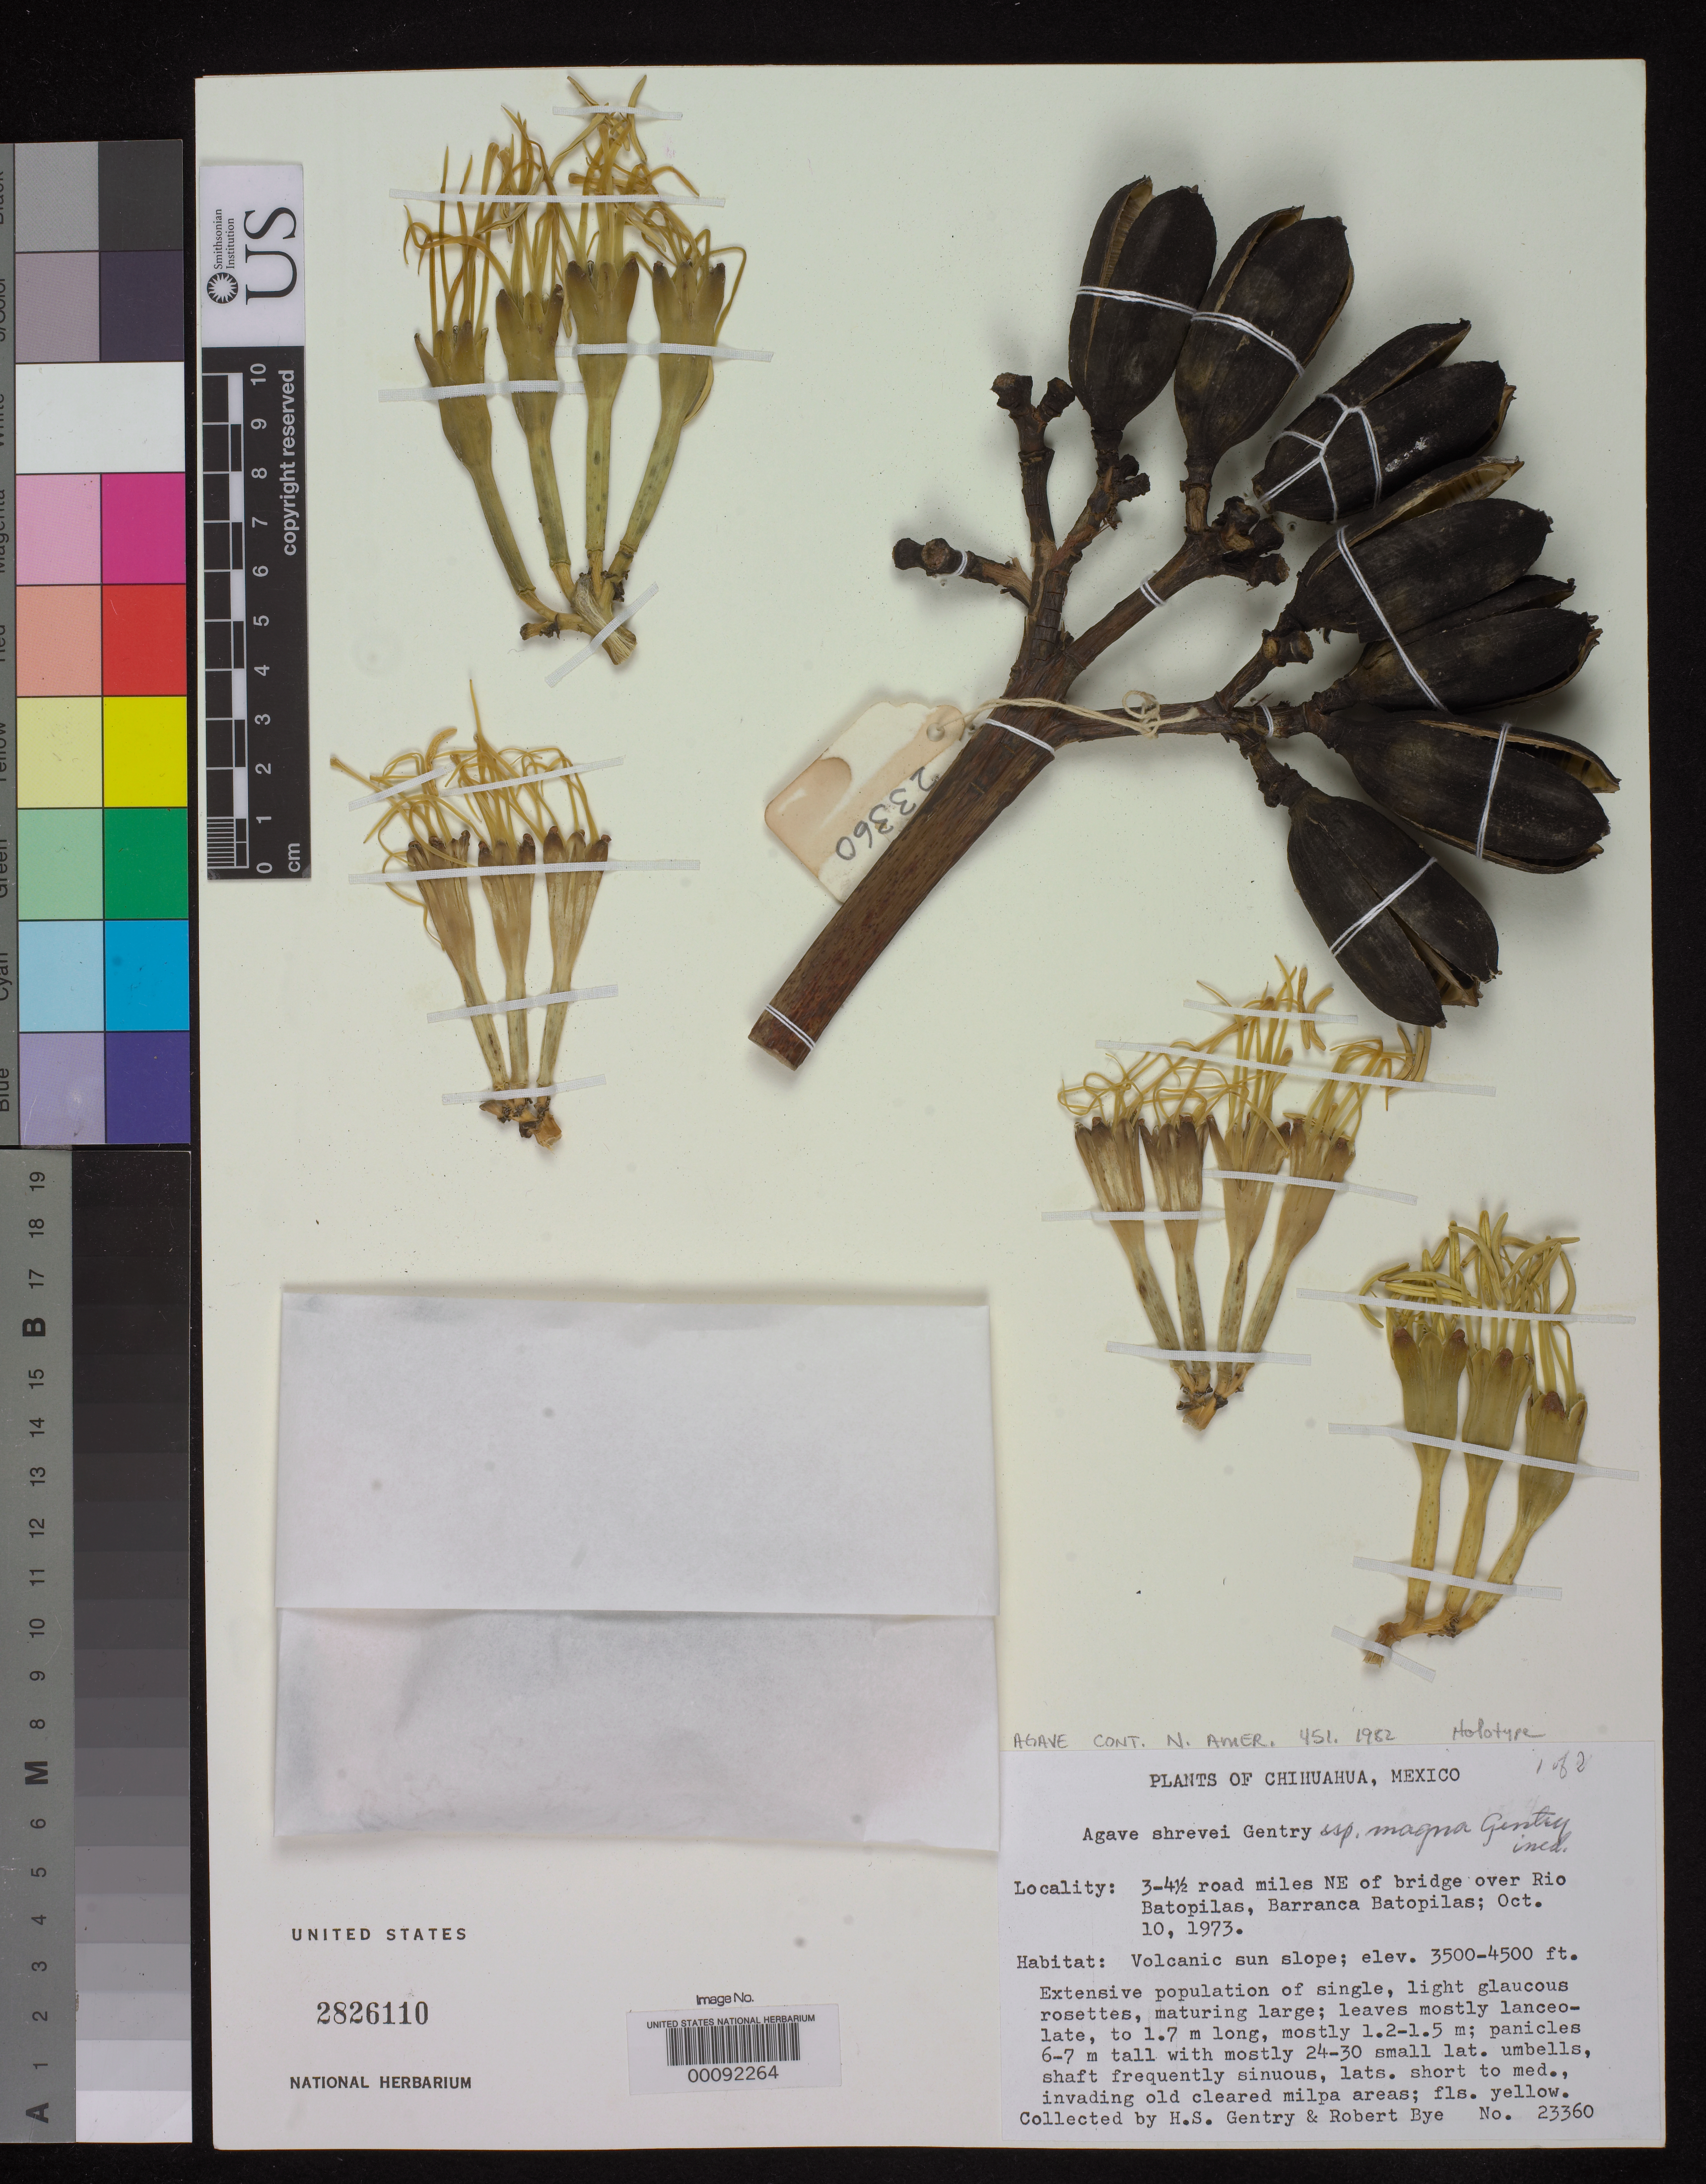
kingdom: Plantae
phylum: Tracheophyta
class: Liliopsida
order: Asparagales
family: Asparagaceae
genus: Agave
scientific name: Agave shrevei subsp. magna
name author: Gentry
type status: Holotype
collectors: H. S. Gentry & R. A. Bye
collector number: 23360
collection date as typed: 10 Oct 1973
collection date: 1973-10-10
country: Mexico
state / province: Chihuahua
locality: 3 - 4.5 road miles NE of bridge over Rio Batopilas, Barranca Batopilas.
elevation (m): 1067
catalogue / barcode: US 2826110